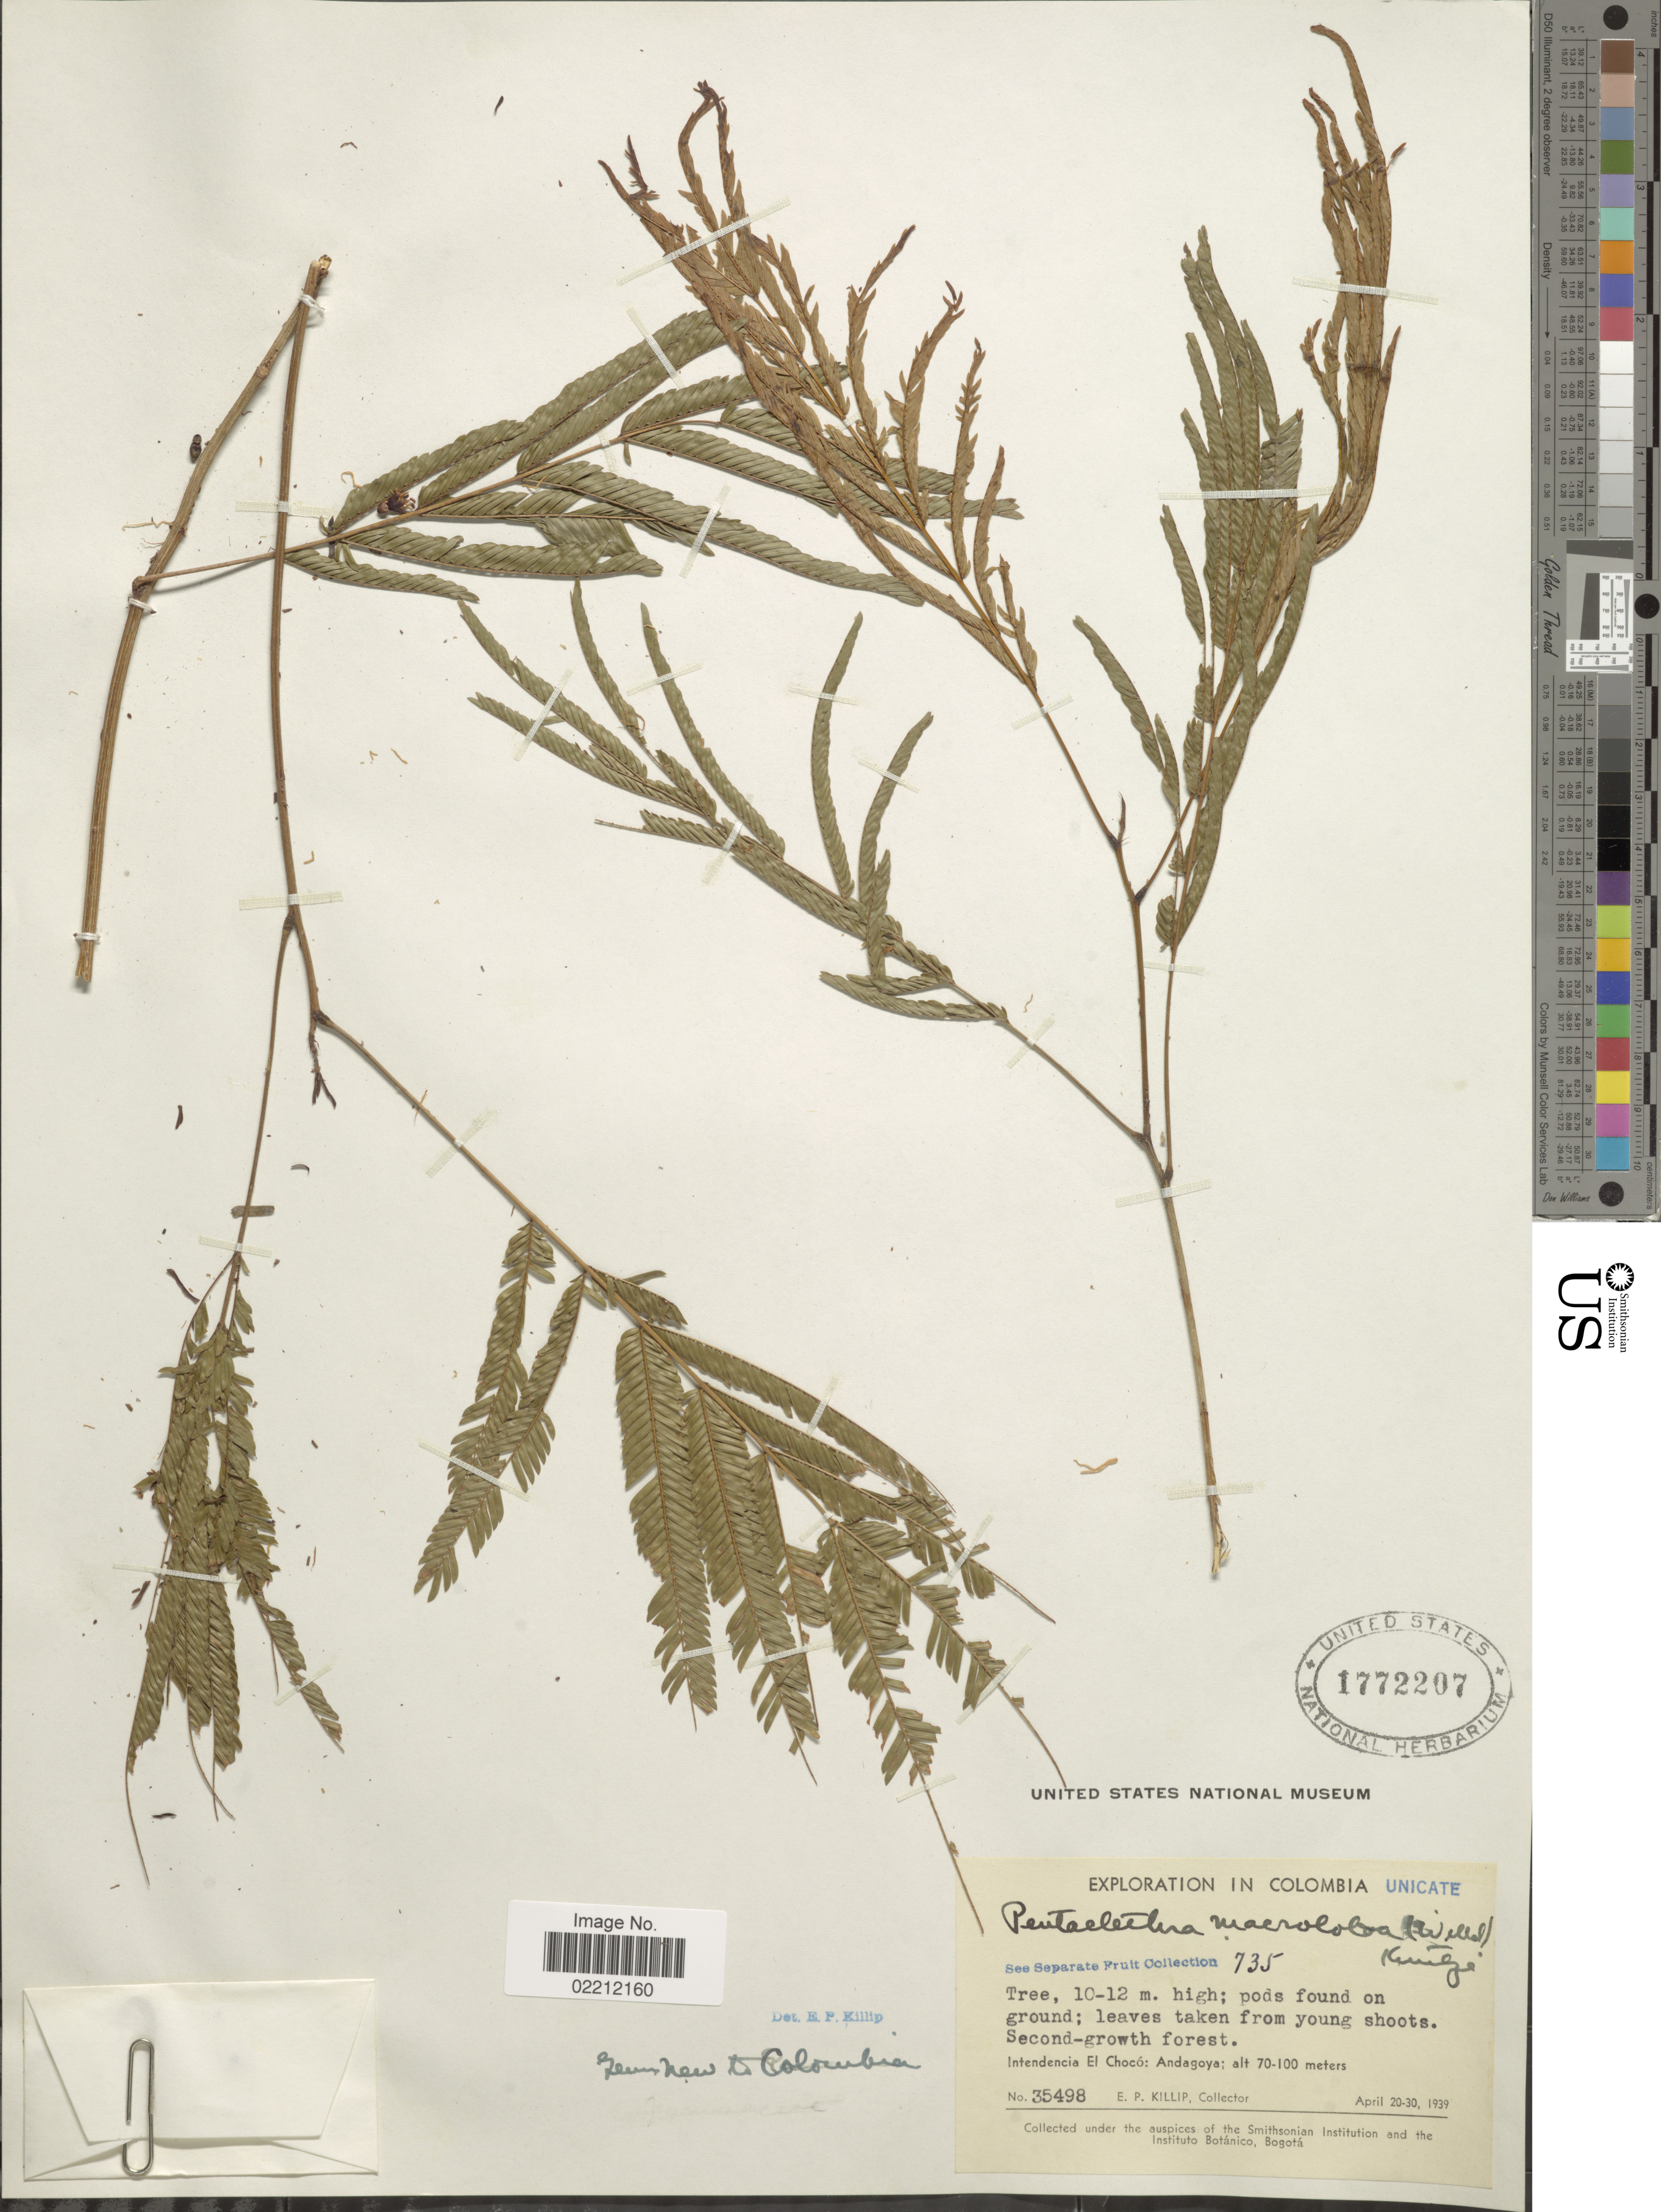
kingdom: Plantae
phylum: Tracheophyta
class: Magnoliopsida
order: Fabales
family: Fabaceae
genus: Pentaclethra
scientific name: Pentaclethra macroloba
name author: (Willd.) Kuntze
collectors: E. P. Killip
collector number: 35498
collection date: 1939-04-20/1939-04-30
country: Colombia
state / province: Chocó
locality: Intendencia El Choco: Anadagoya.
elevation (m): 70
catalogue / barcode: US 1772207